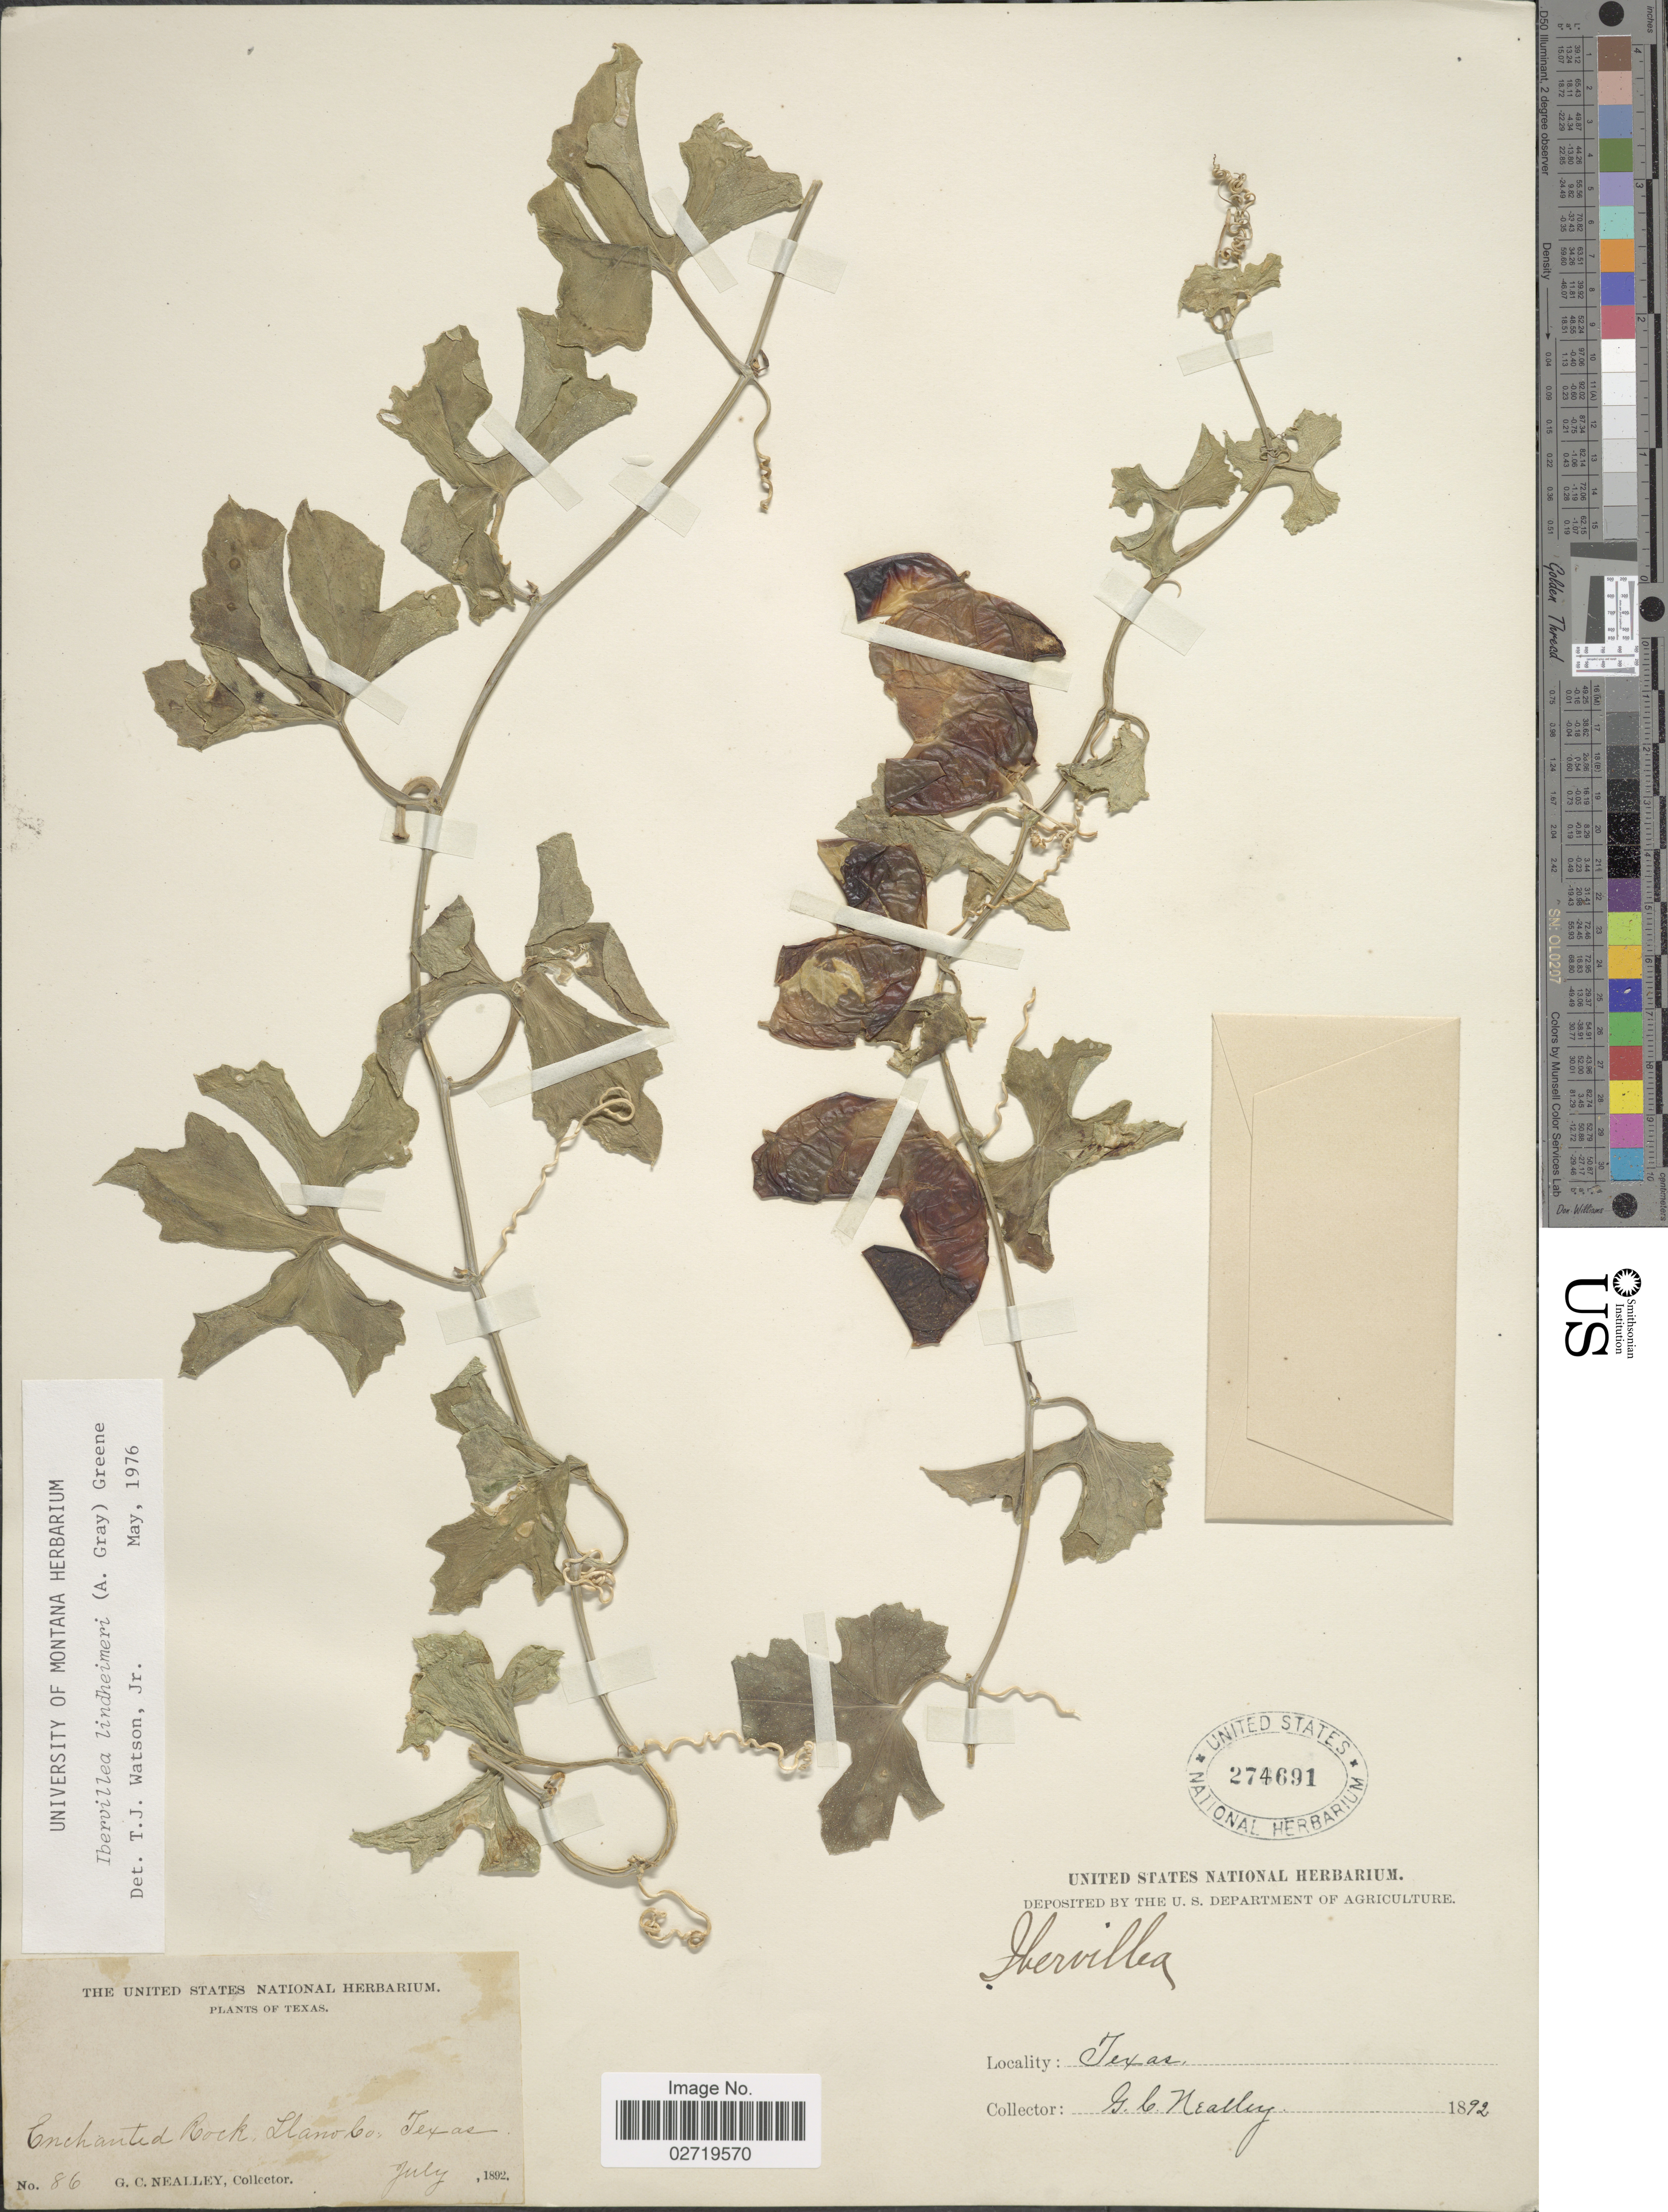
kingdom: Plantae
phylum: Tracheophyta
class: Magnoliopsida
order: Cucurbitales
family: Cucurbitaceae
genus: Ibervillea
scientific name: Ibervillea lindheimeri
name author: (A. Gray) Greene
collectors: G. C. Nealley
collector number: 86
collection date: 1892-07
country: United States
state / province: Texas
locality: Enchanted Rock, Llano Co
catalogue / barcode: US 274691